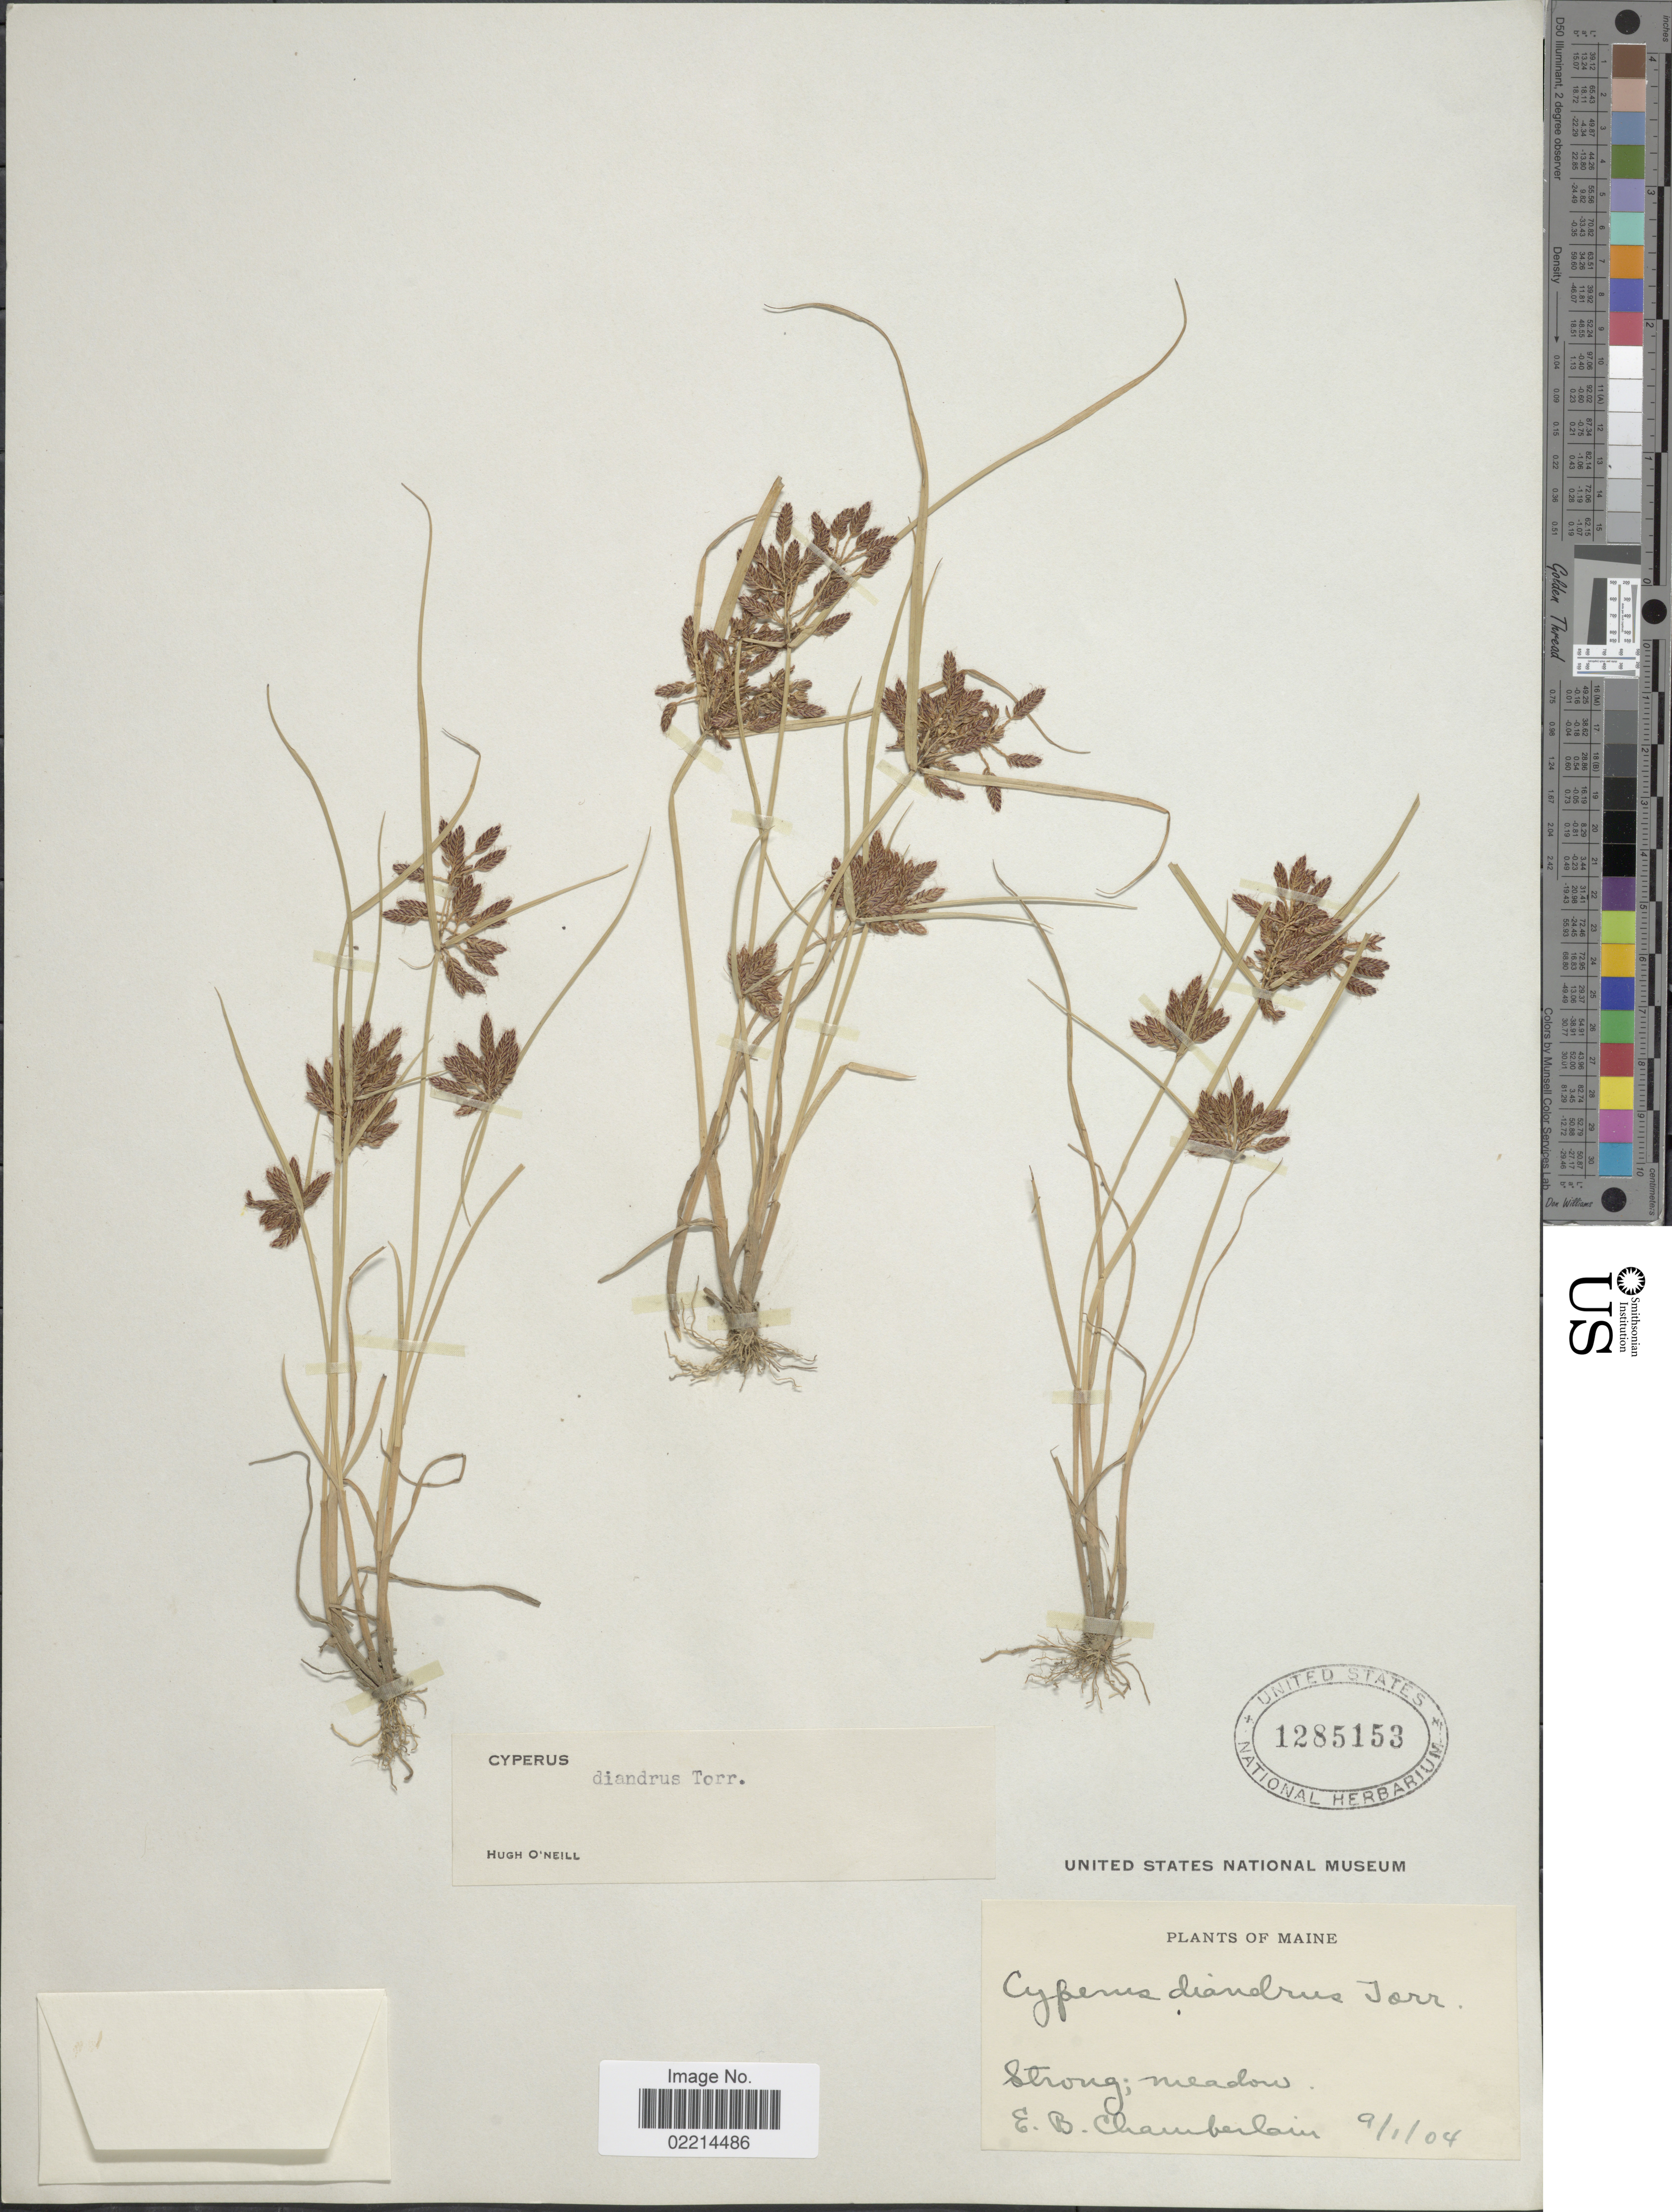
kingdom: Plantae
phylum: Tracheophyta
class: Liliopsida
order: Poales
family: Cyperaceae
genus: Cyperus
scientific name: Cyperus diandrus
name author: Torr.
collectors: E. Chamberlain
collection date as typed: Transcribed d/m/y: 1/9/4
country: United States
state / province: Maine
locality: Strong; meadows.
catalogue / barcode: US 1285153